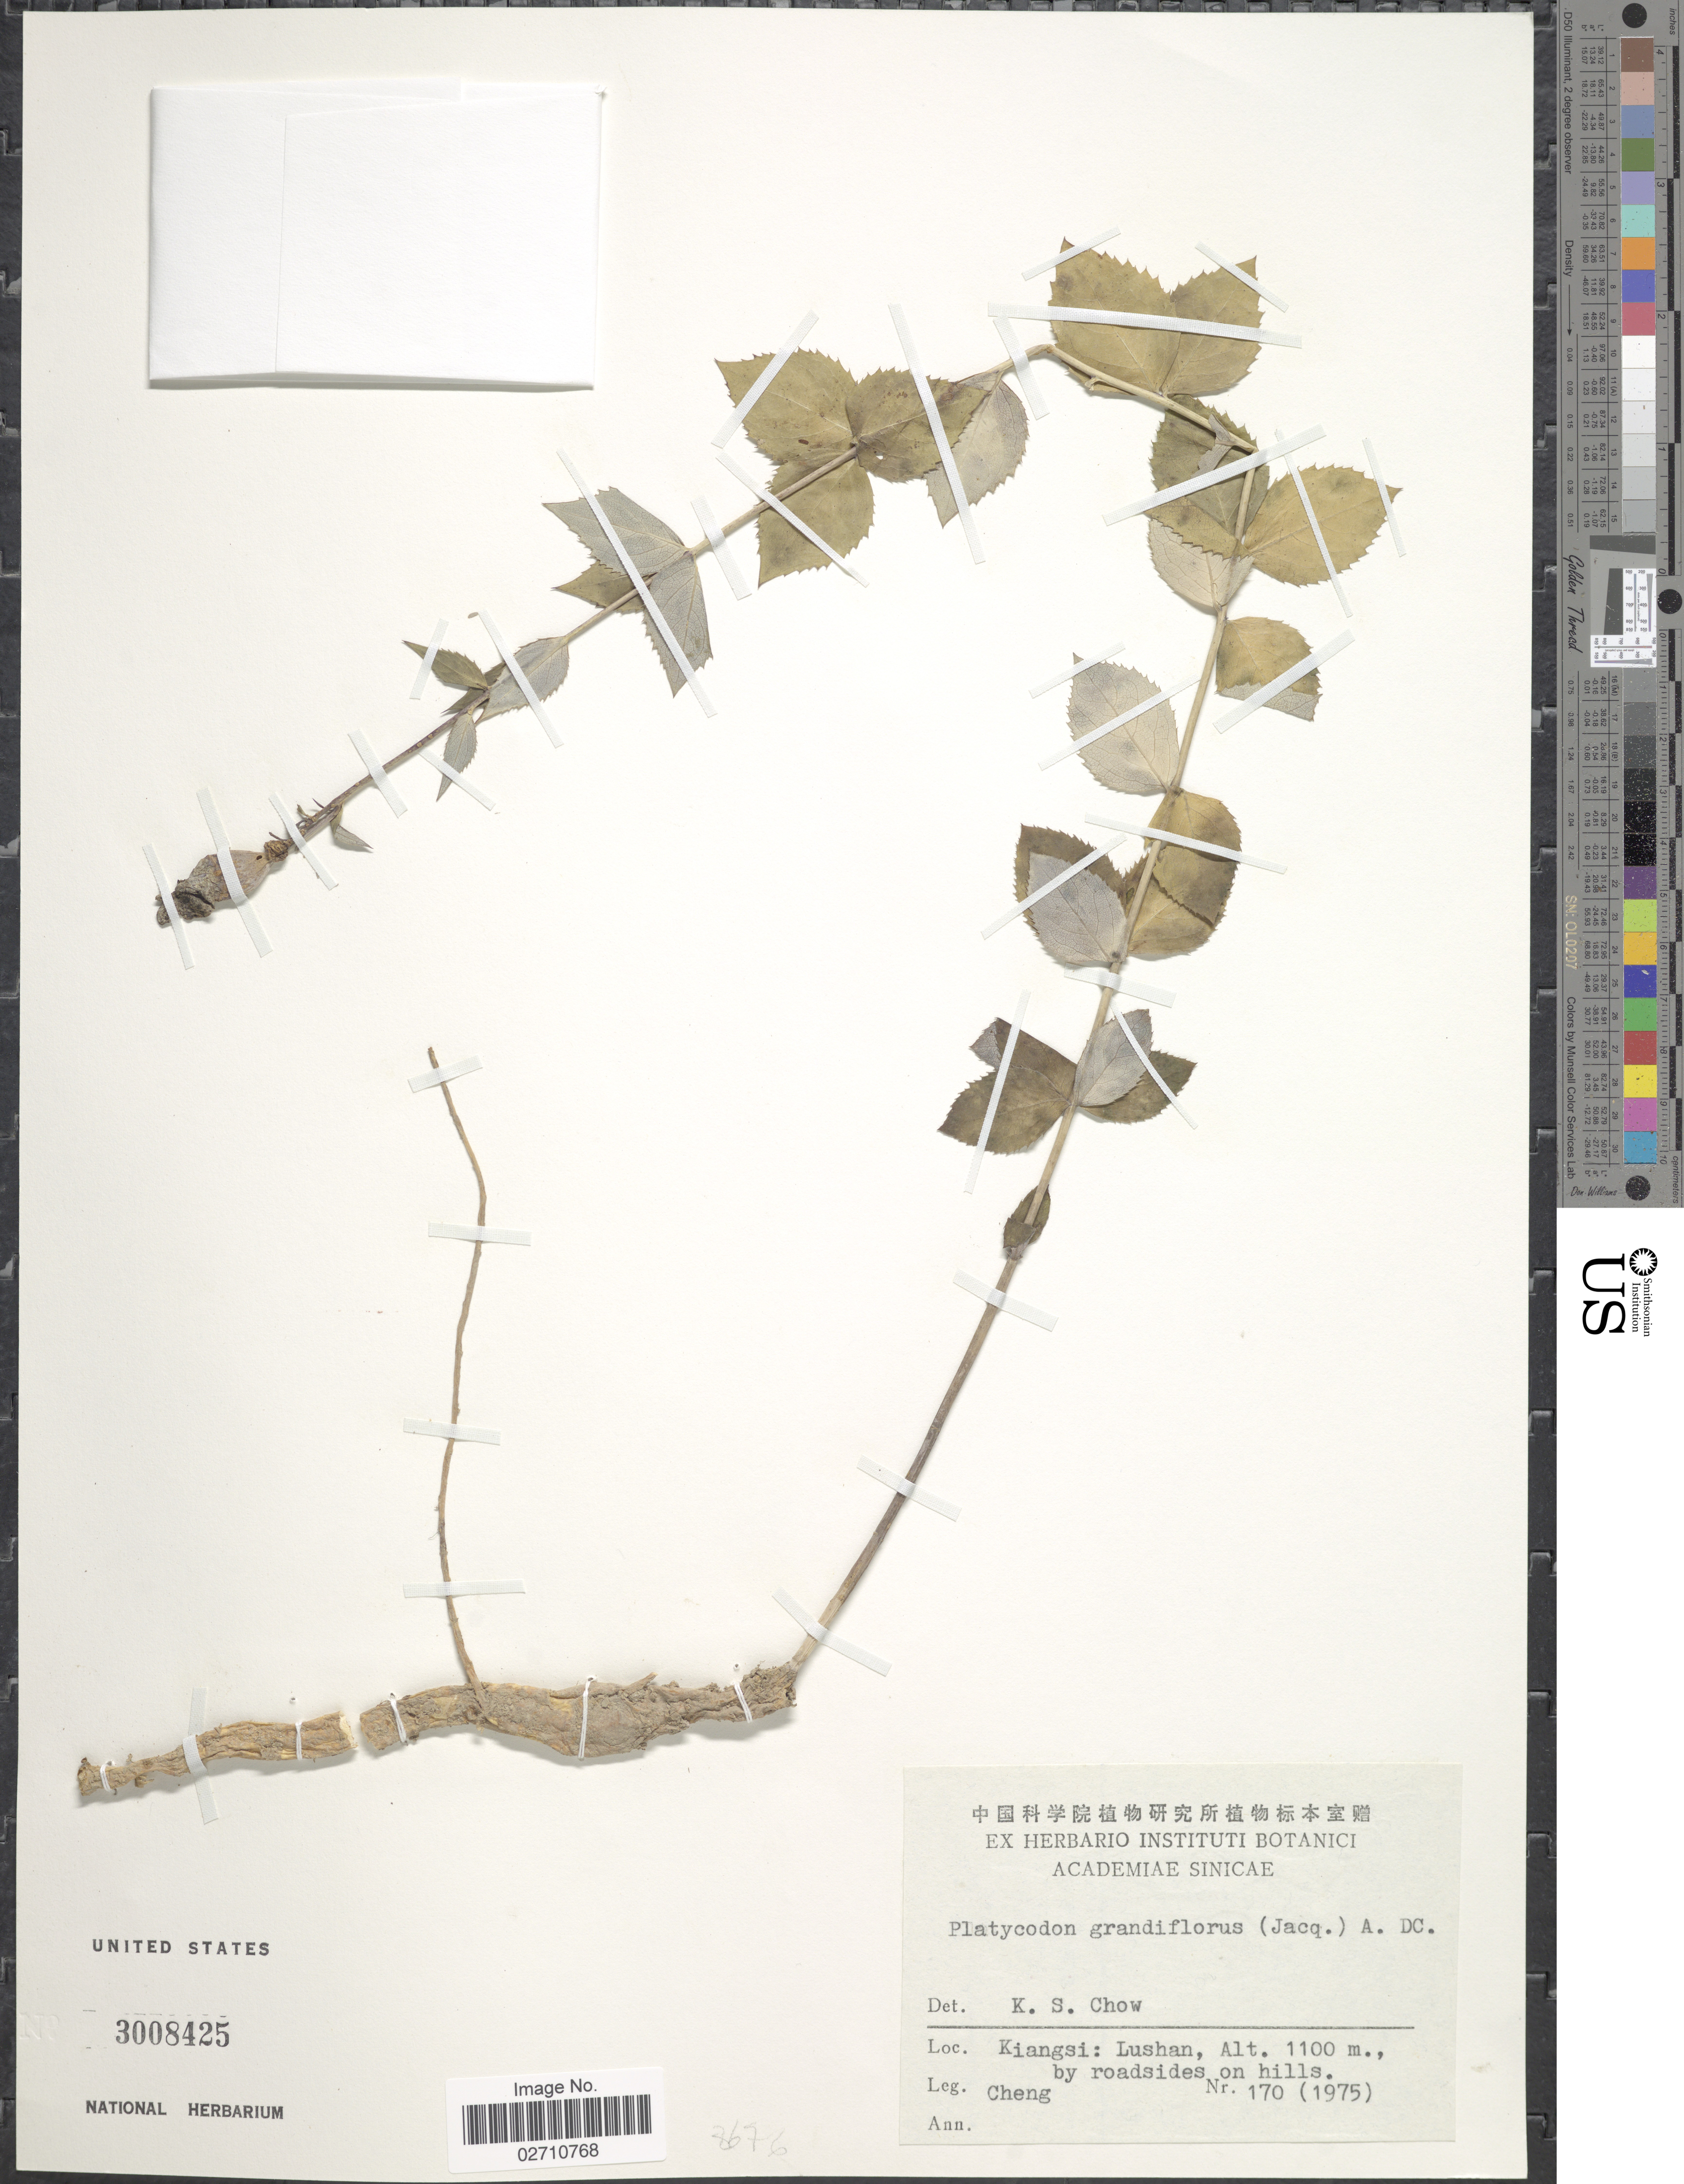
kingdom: Plantae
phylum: Tracheophyta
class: Magnoliopsida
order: Asterales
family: Campanulaceae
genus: Platycodon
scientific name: Platycodon grandiflorus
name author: (Jacq.) A. DC.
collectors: -. Cheng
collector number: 170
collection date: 1975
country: China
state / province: Jiangxi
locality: Kiangsi: Lushan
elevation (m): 1100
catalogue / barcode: US 3008425